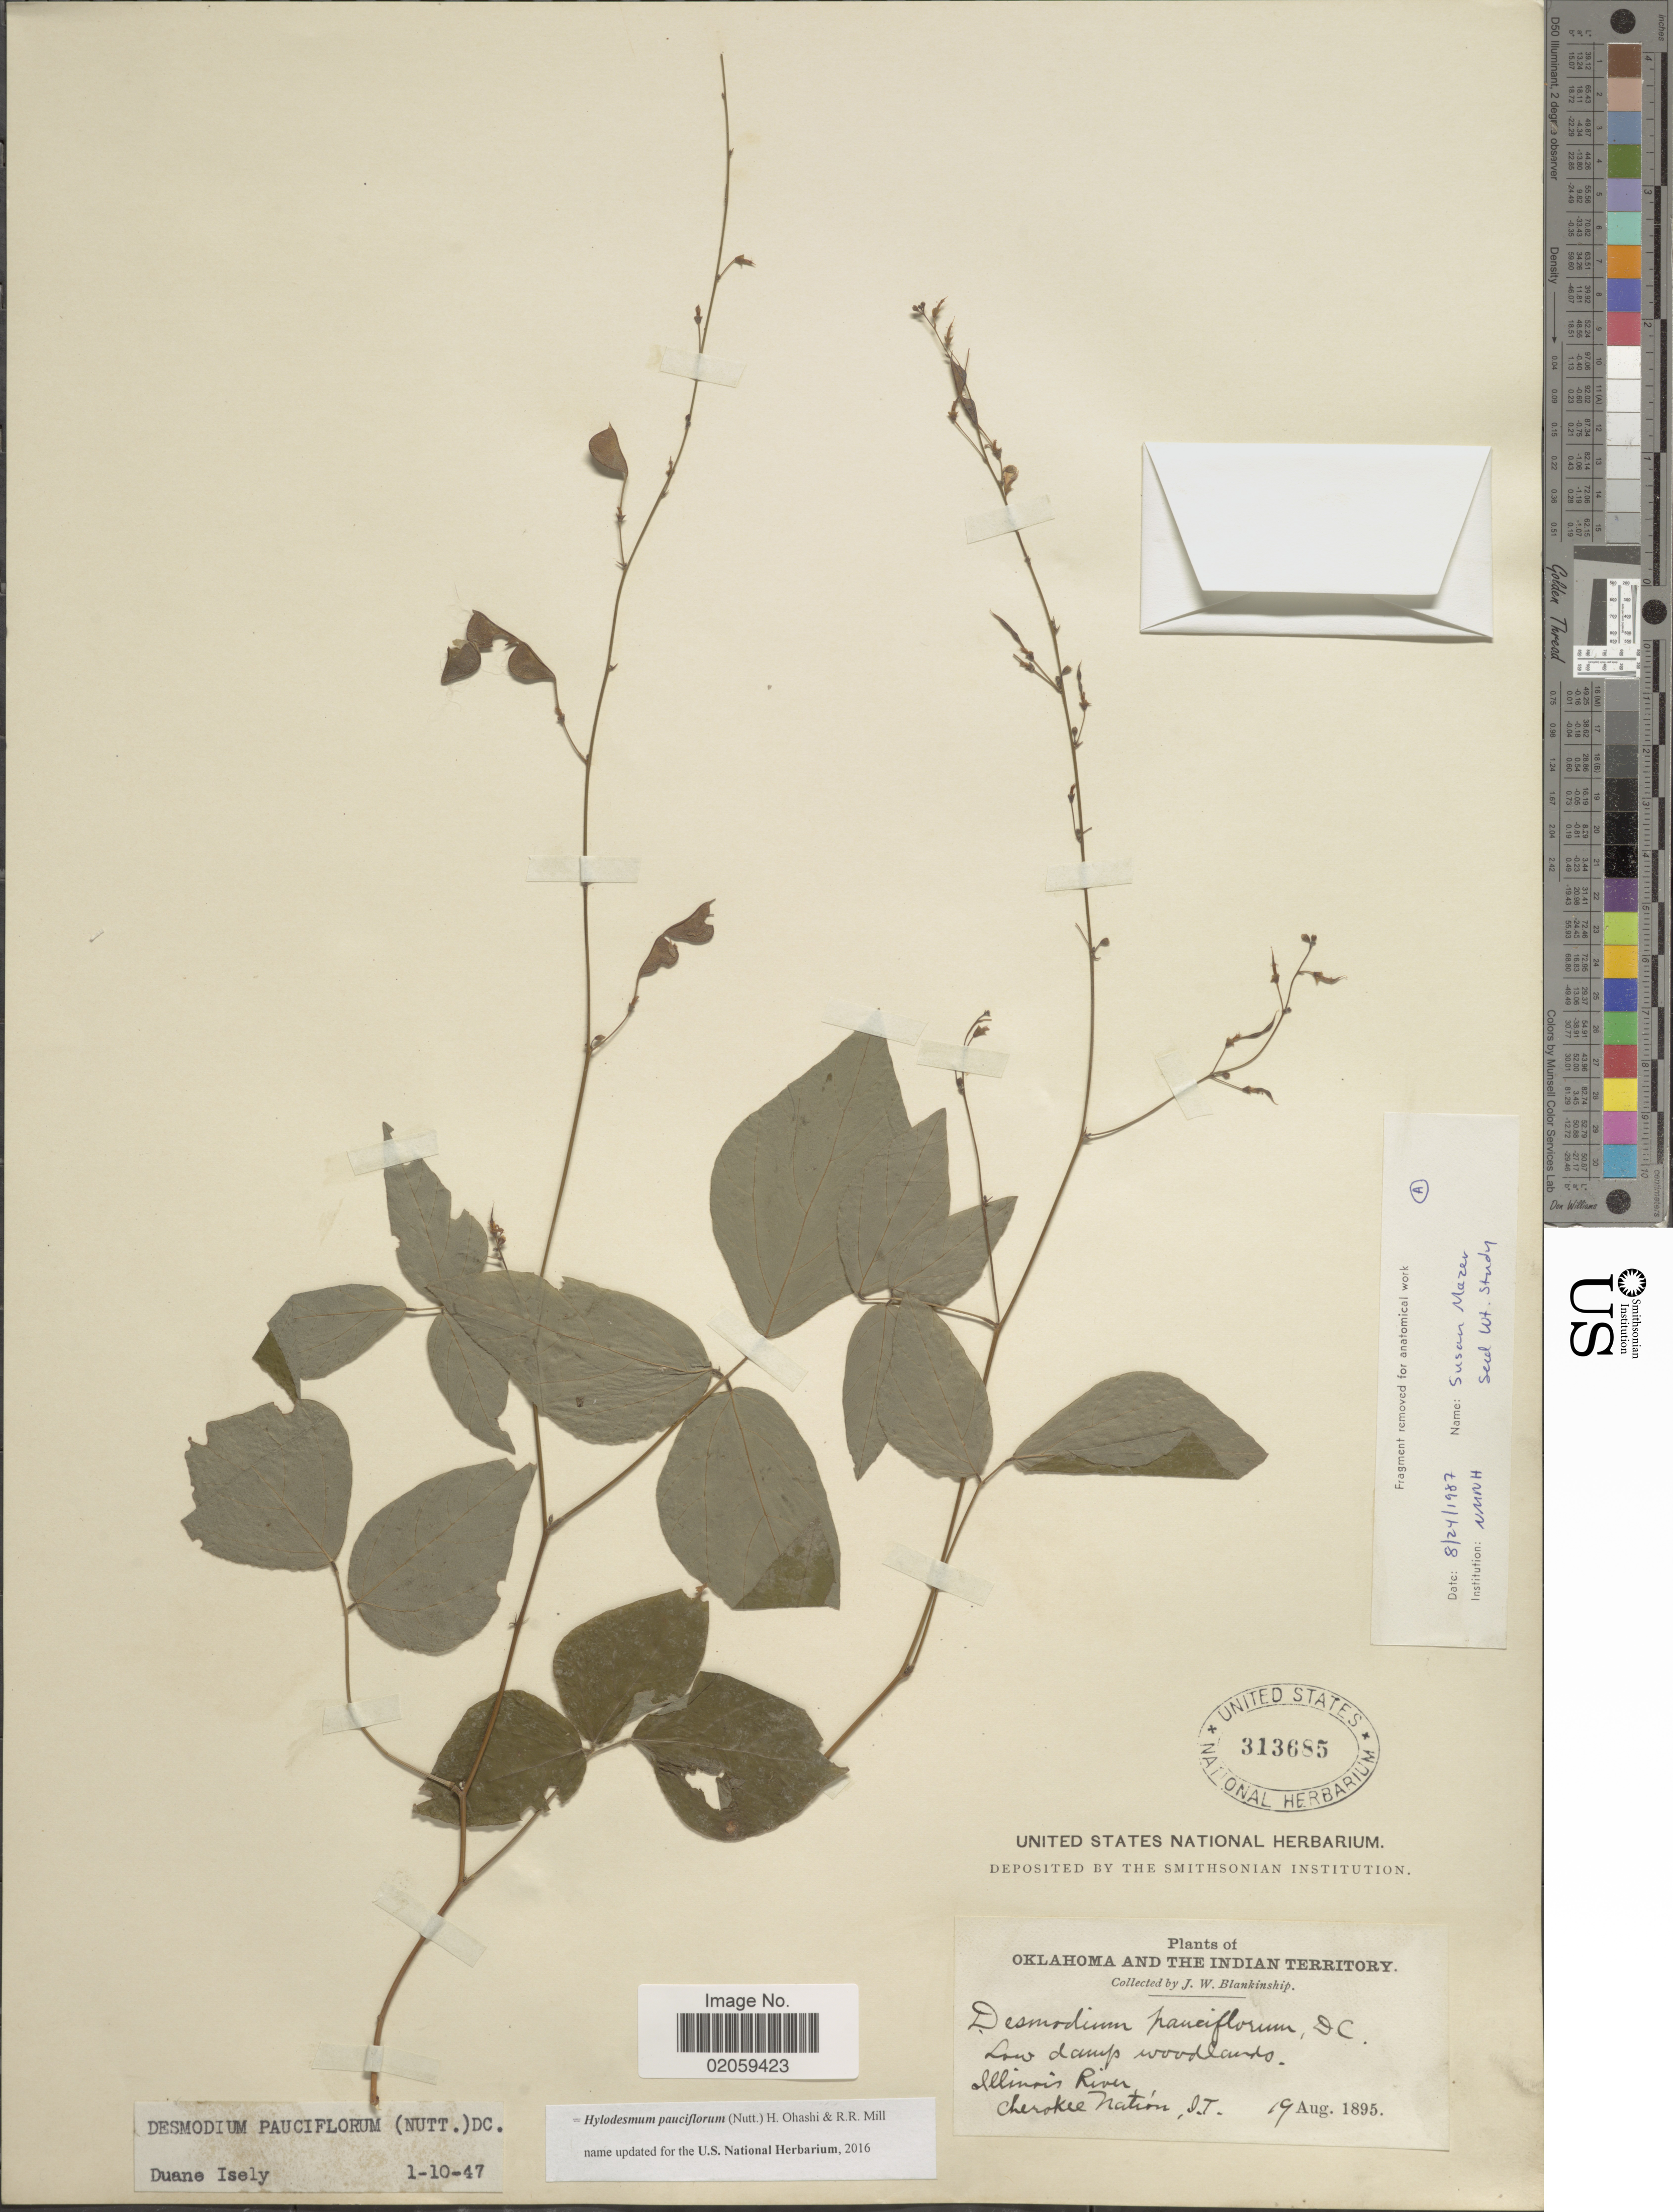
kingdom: Plantae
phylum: Tracheophyta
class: Magnoliopsida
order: Fabales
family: Fabaceae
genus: Hylodesmum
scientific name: Hylodesmum pauciflorum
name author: (Nutt.) H. Ohashi & R.R. Mill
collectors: J. W. Blankinship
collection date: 1895-08-19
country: United States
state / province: Oklahoma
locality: Indian Territory, Illinois River, Cherokee Nation, I.T.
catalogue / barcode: US 313685